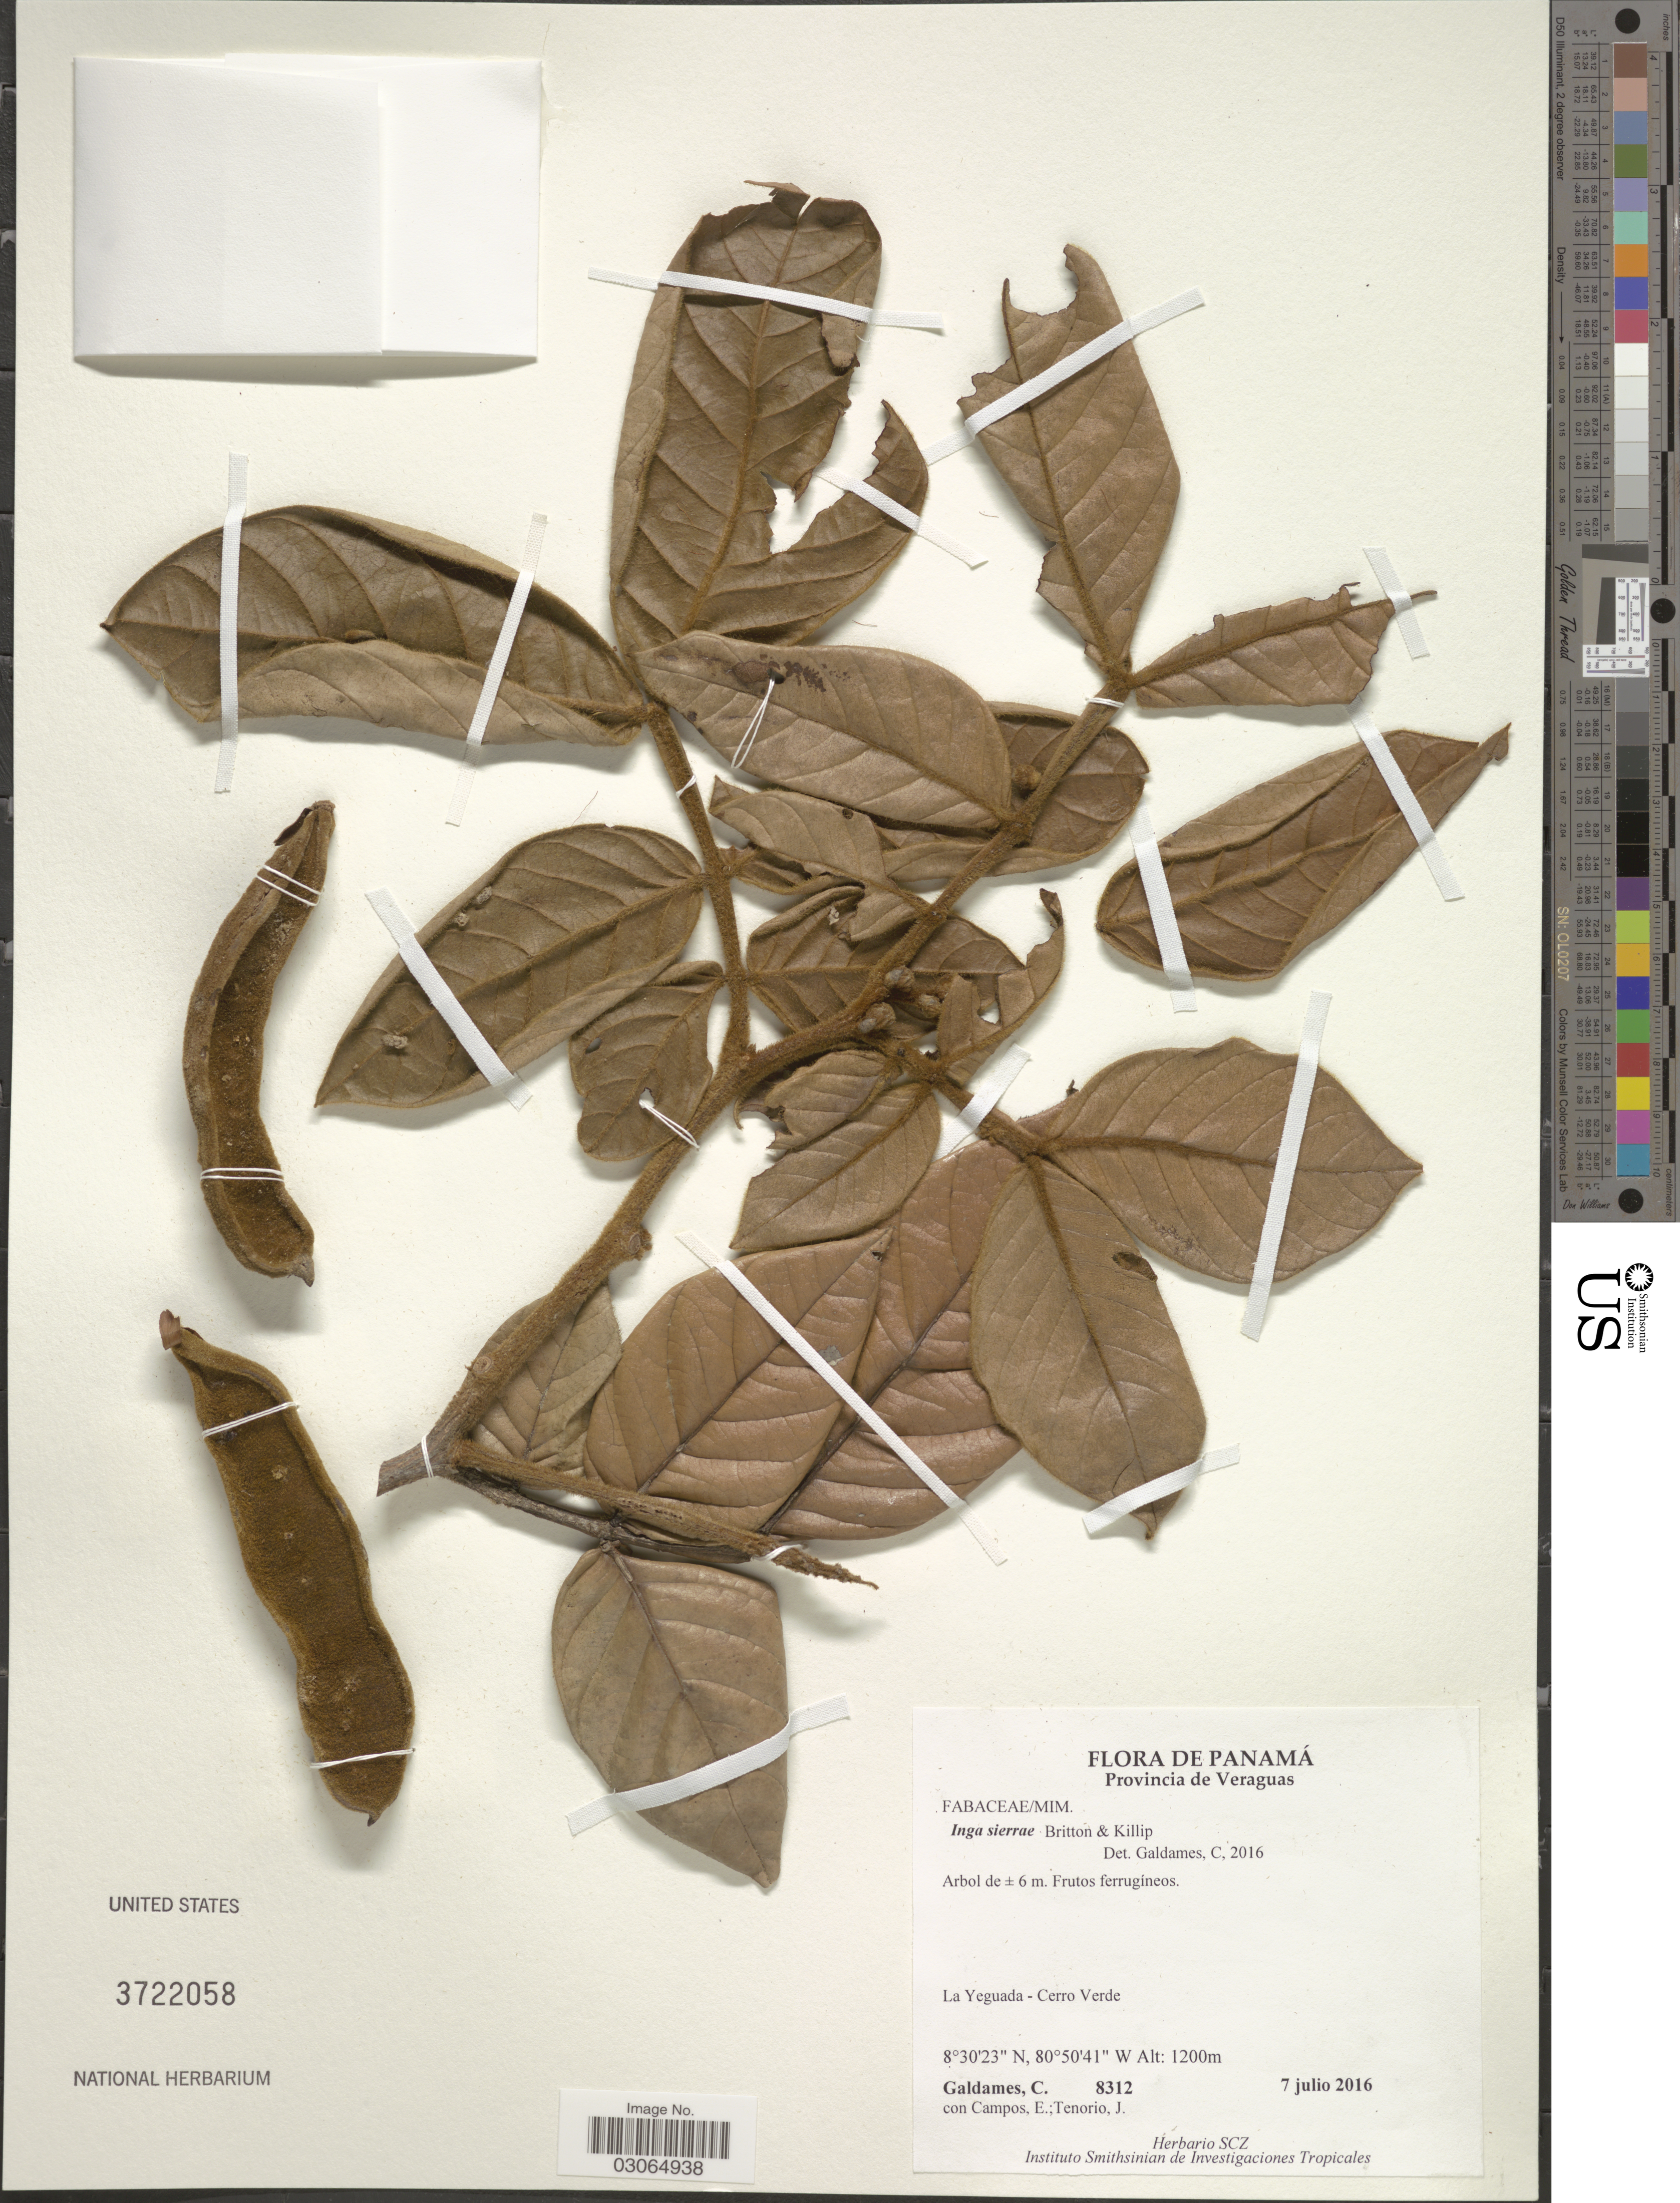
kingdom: Plantae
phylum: Tracheophyta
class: Magnoliopsida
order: Fabales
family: Fabaceae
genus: Inga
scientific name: Inga sierrae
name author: Britton & Killip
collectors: C. Galdames, E. Campos & J. Tenorio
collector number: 8312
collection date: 2016-07-07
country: Panama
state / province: Veraguas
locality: La Yeguada - Cerro Verde.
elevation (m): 1200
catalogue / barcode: US 3722058